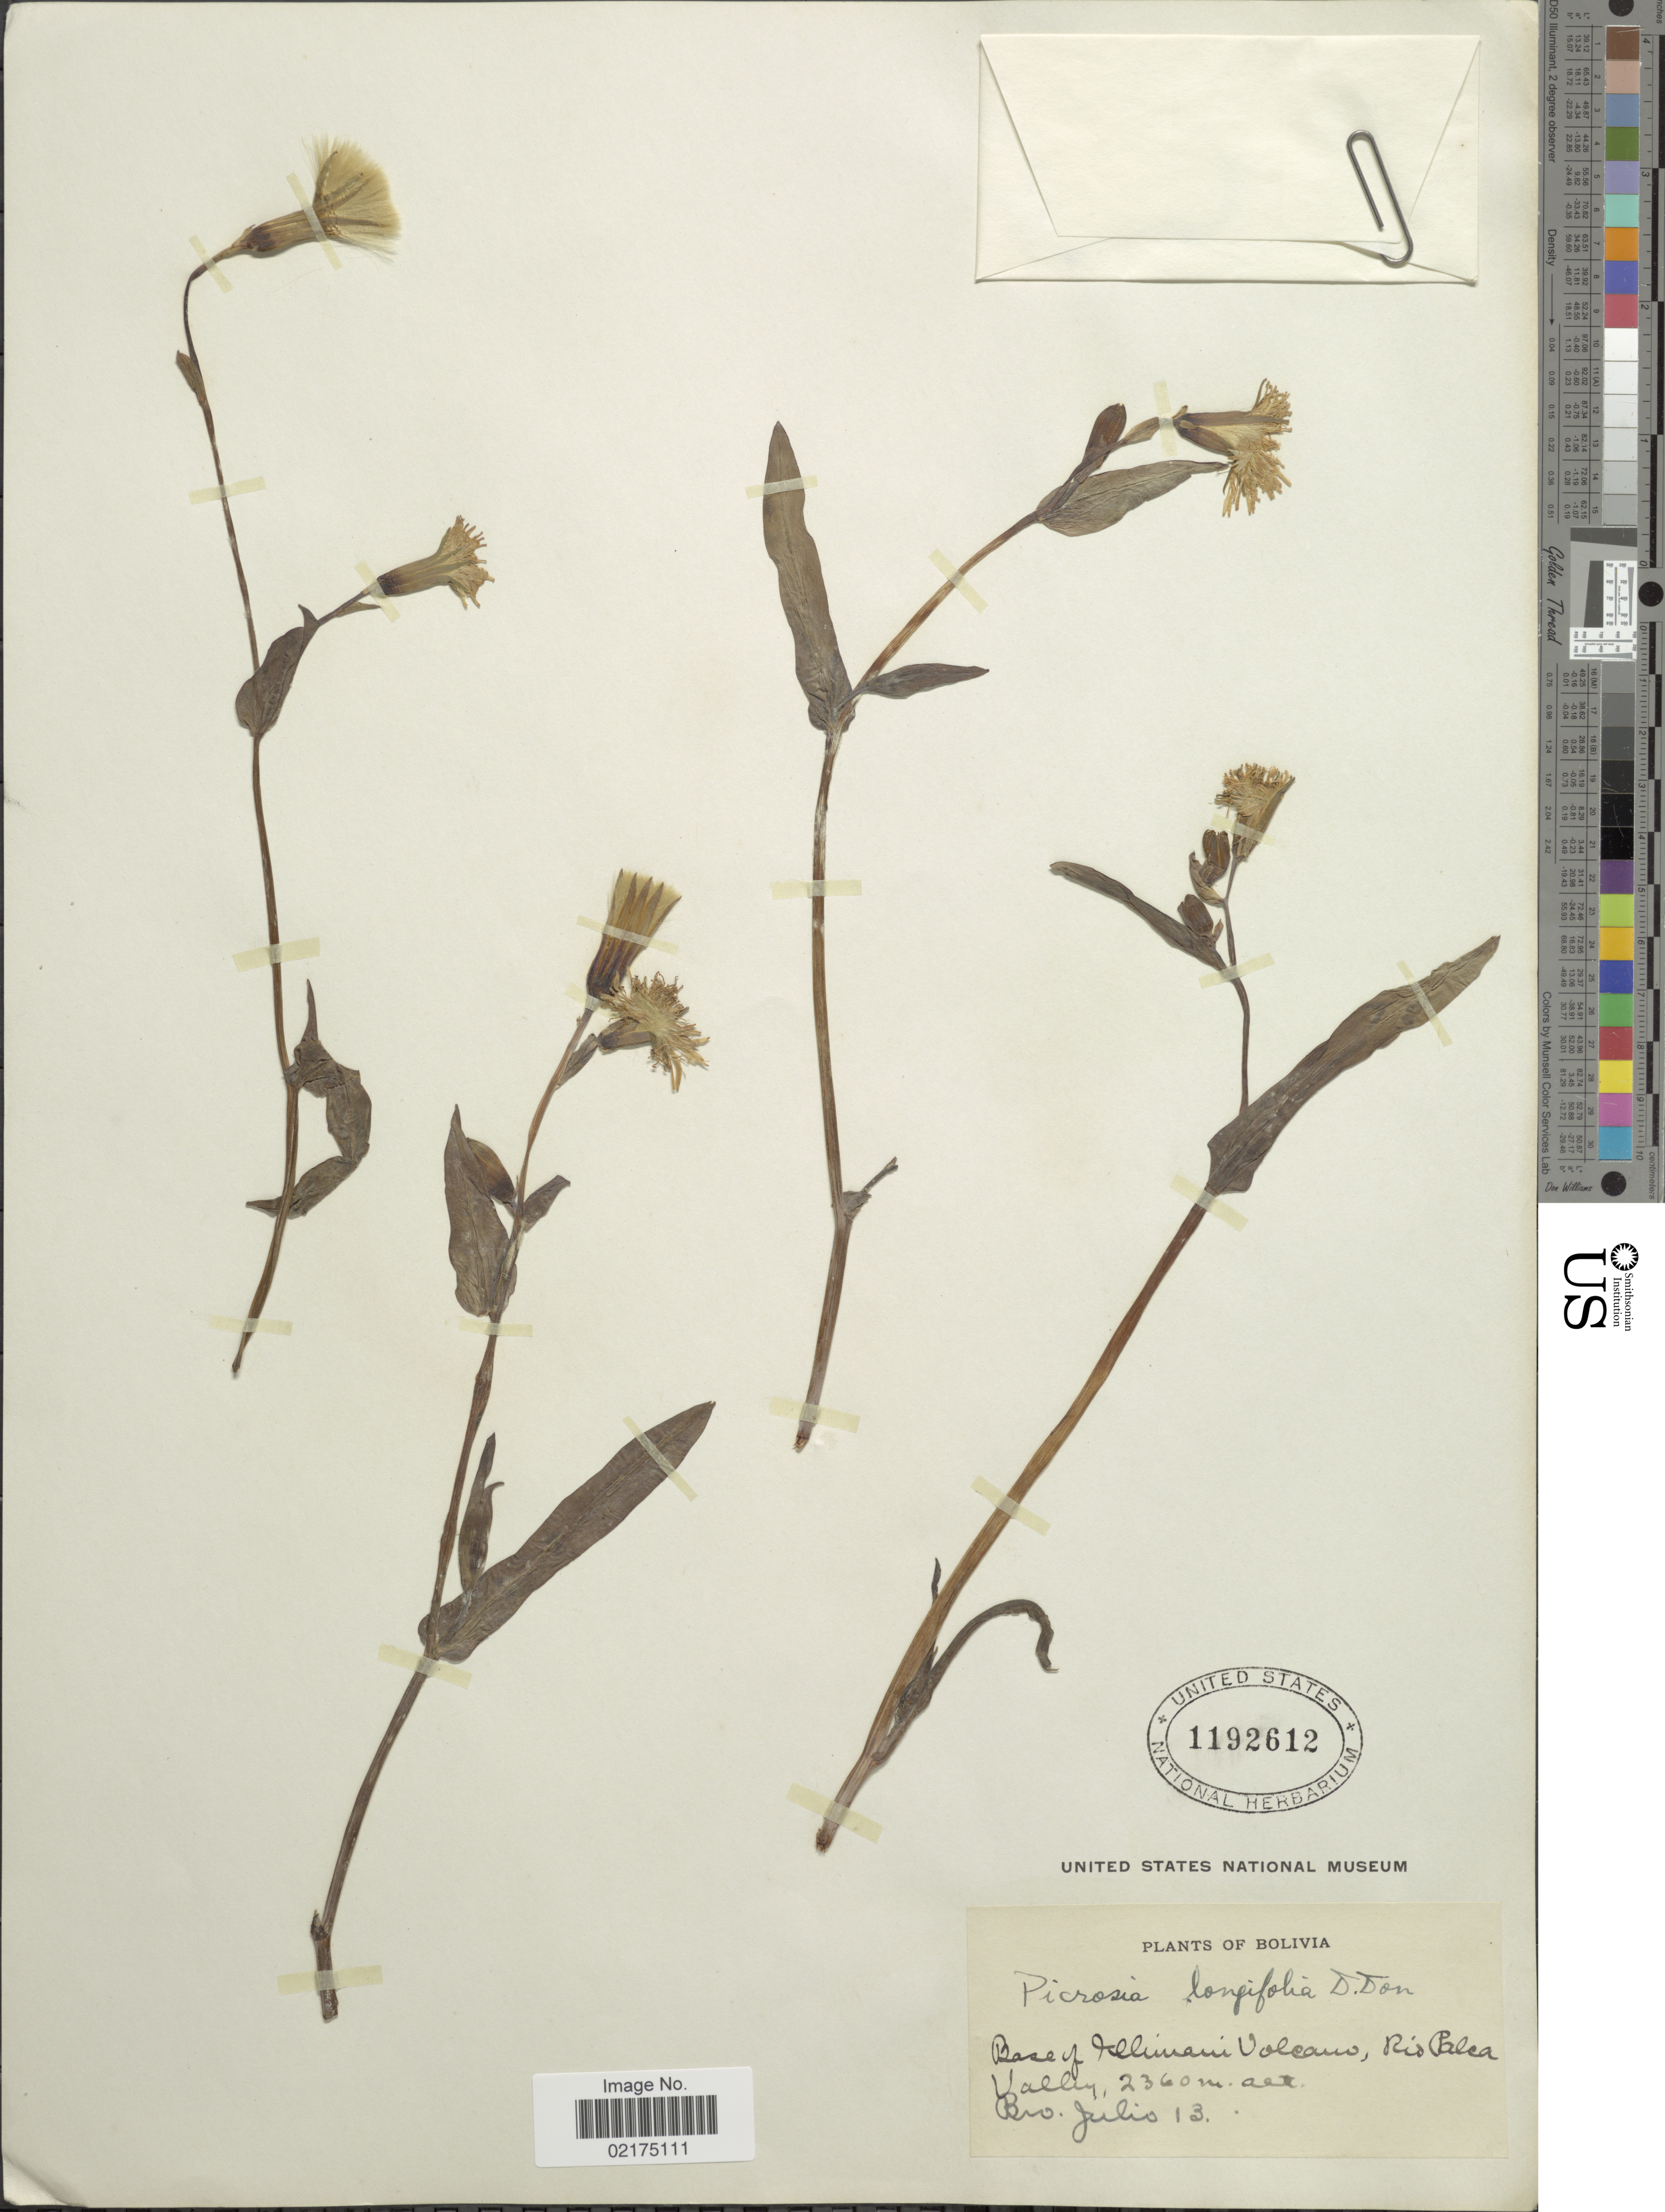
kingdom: Plantae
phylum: Tracheophyta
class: Magnoliopsida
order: Asterales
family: Asteraceae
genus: Picrosia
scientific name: Picrosia longifolia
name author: D. Don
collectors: Bro. Julio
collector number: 13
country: Bolivia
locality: Base of Illimani Volcano, Rio Palca Valley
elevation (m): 2360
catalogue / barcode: US 1192612